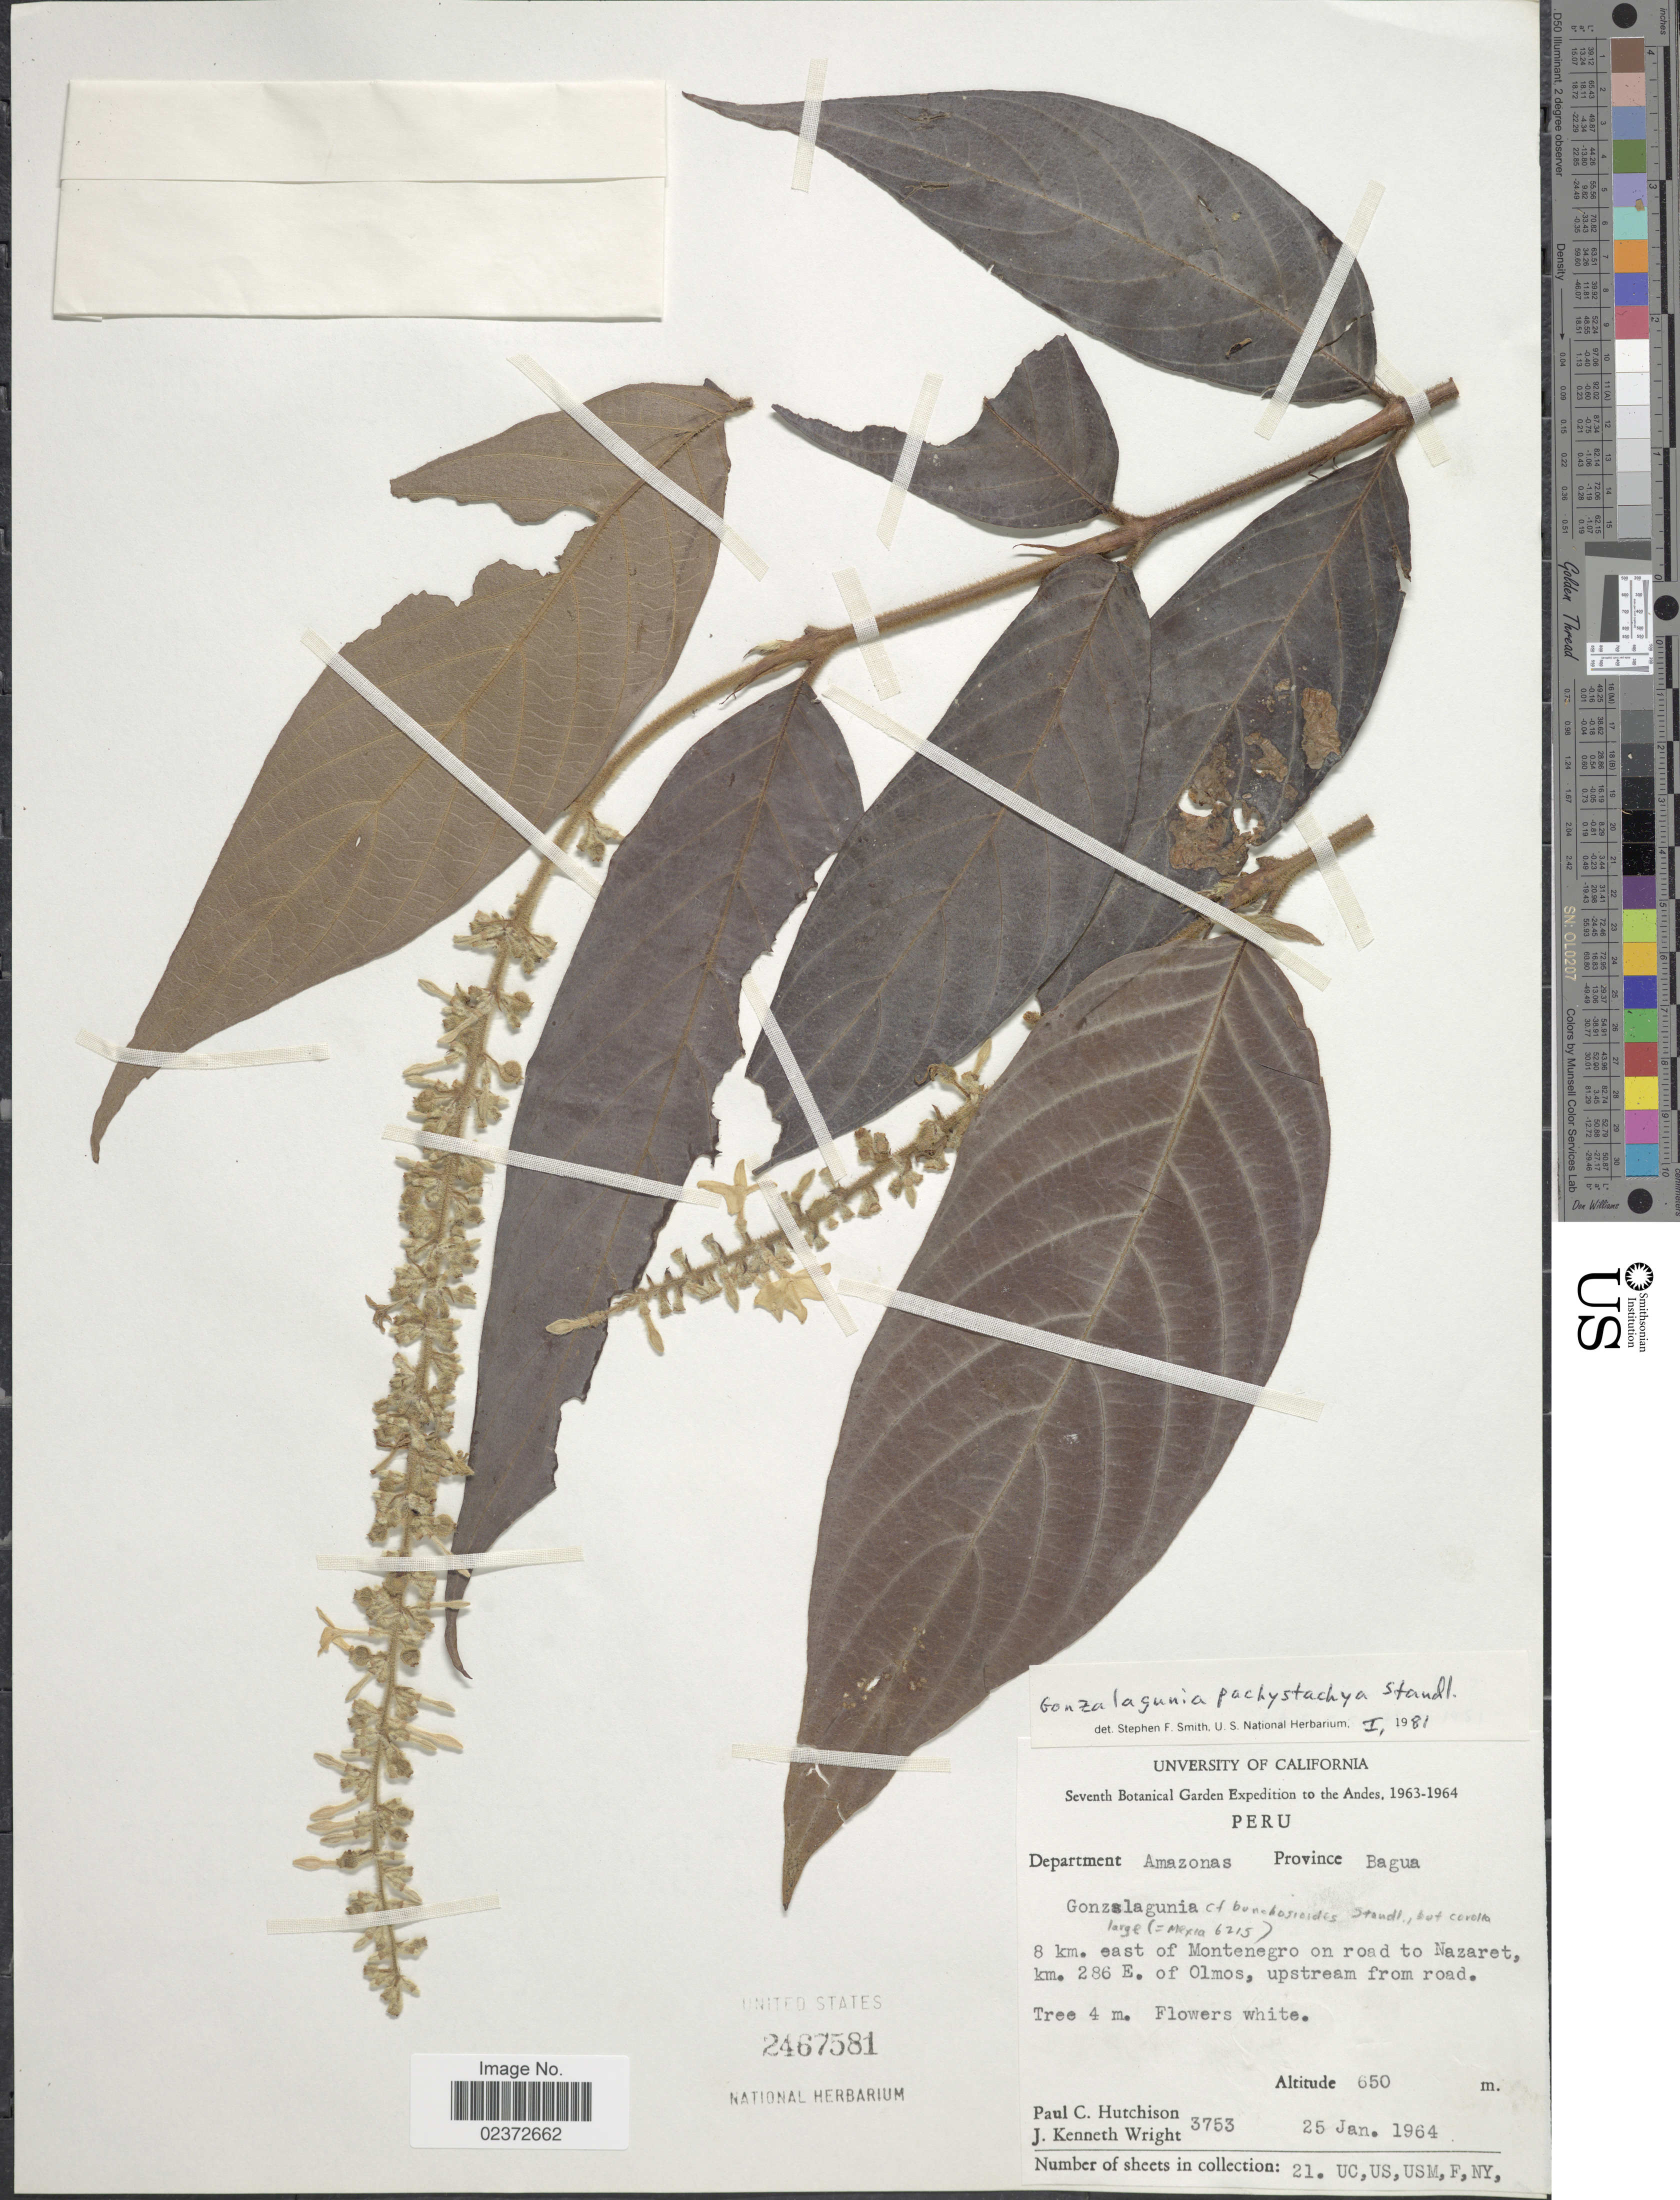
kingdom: Plantae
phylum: Tracheophyta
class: Magnoliopsida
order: Gentianales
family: Rubiaceae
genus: Gonzalagunia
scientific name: Gonzalagunia pachystachya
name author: Standl.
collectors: P. C. Hutchison & J. K. Wright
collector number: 3753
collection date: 1964-01-25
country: Peru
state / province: Amazonas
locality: Department: Amazonas. Province Bagua. 8 km. east of Montenegro on road to Nazaret, km. 286 E. of Olmos, upstream from road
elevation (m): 650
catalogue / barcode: US 2467581